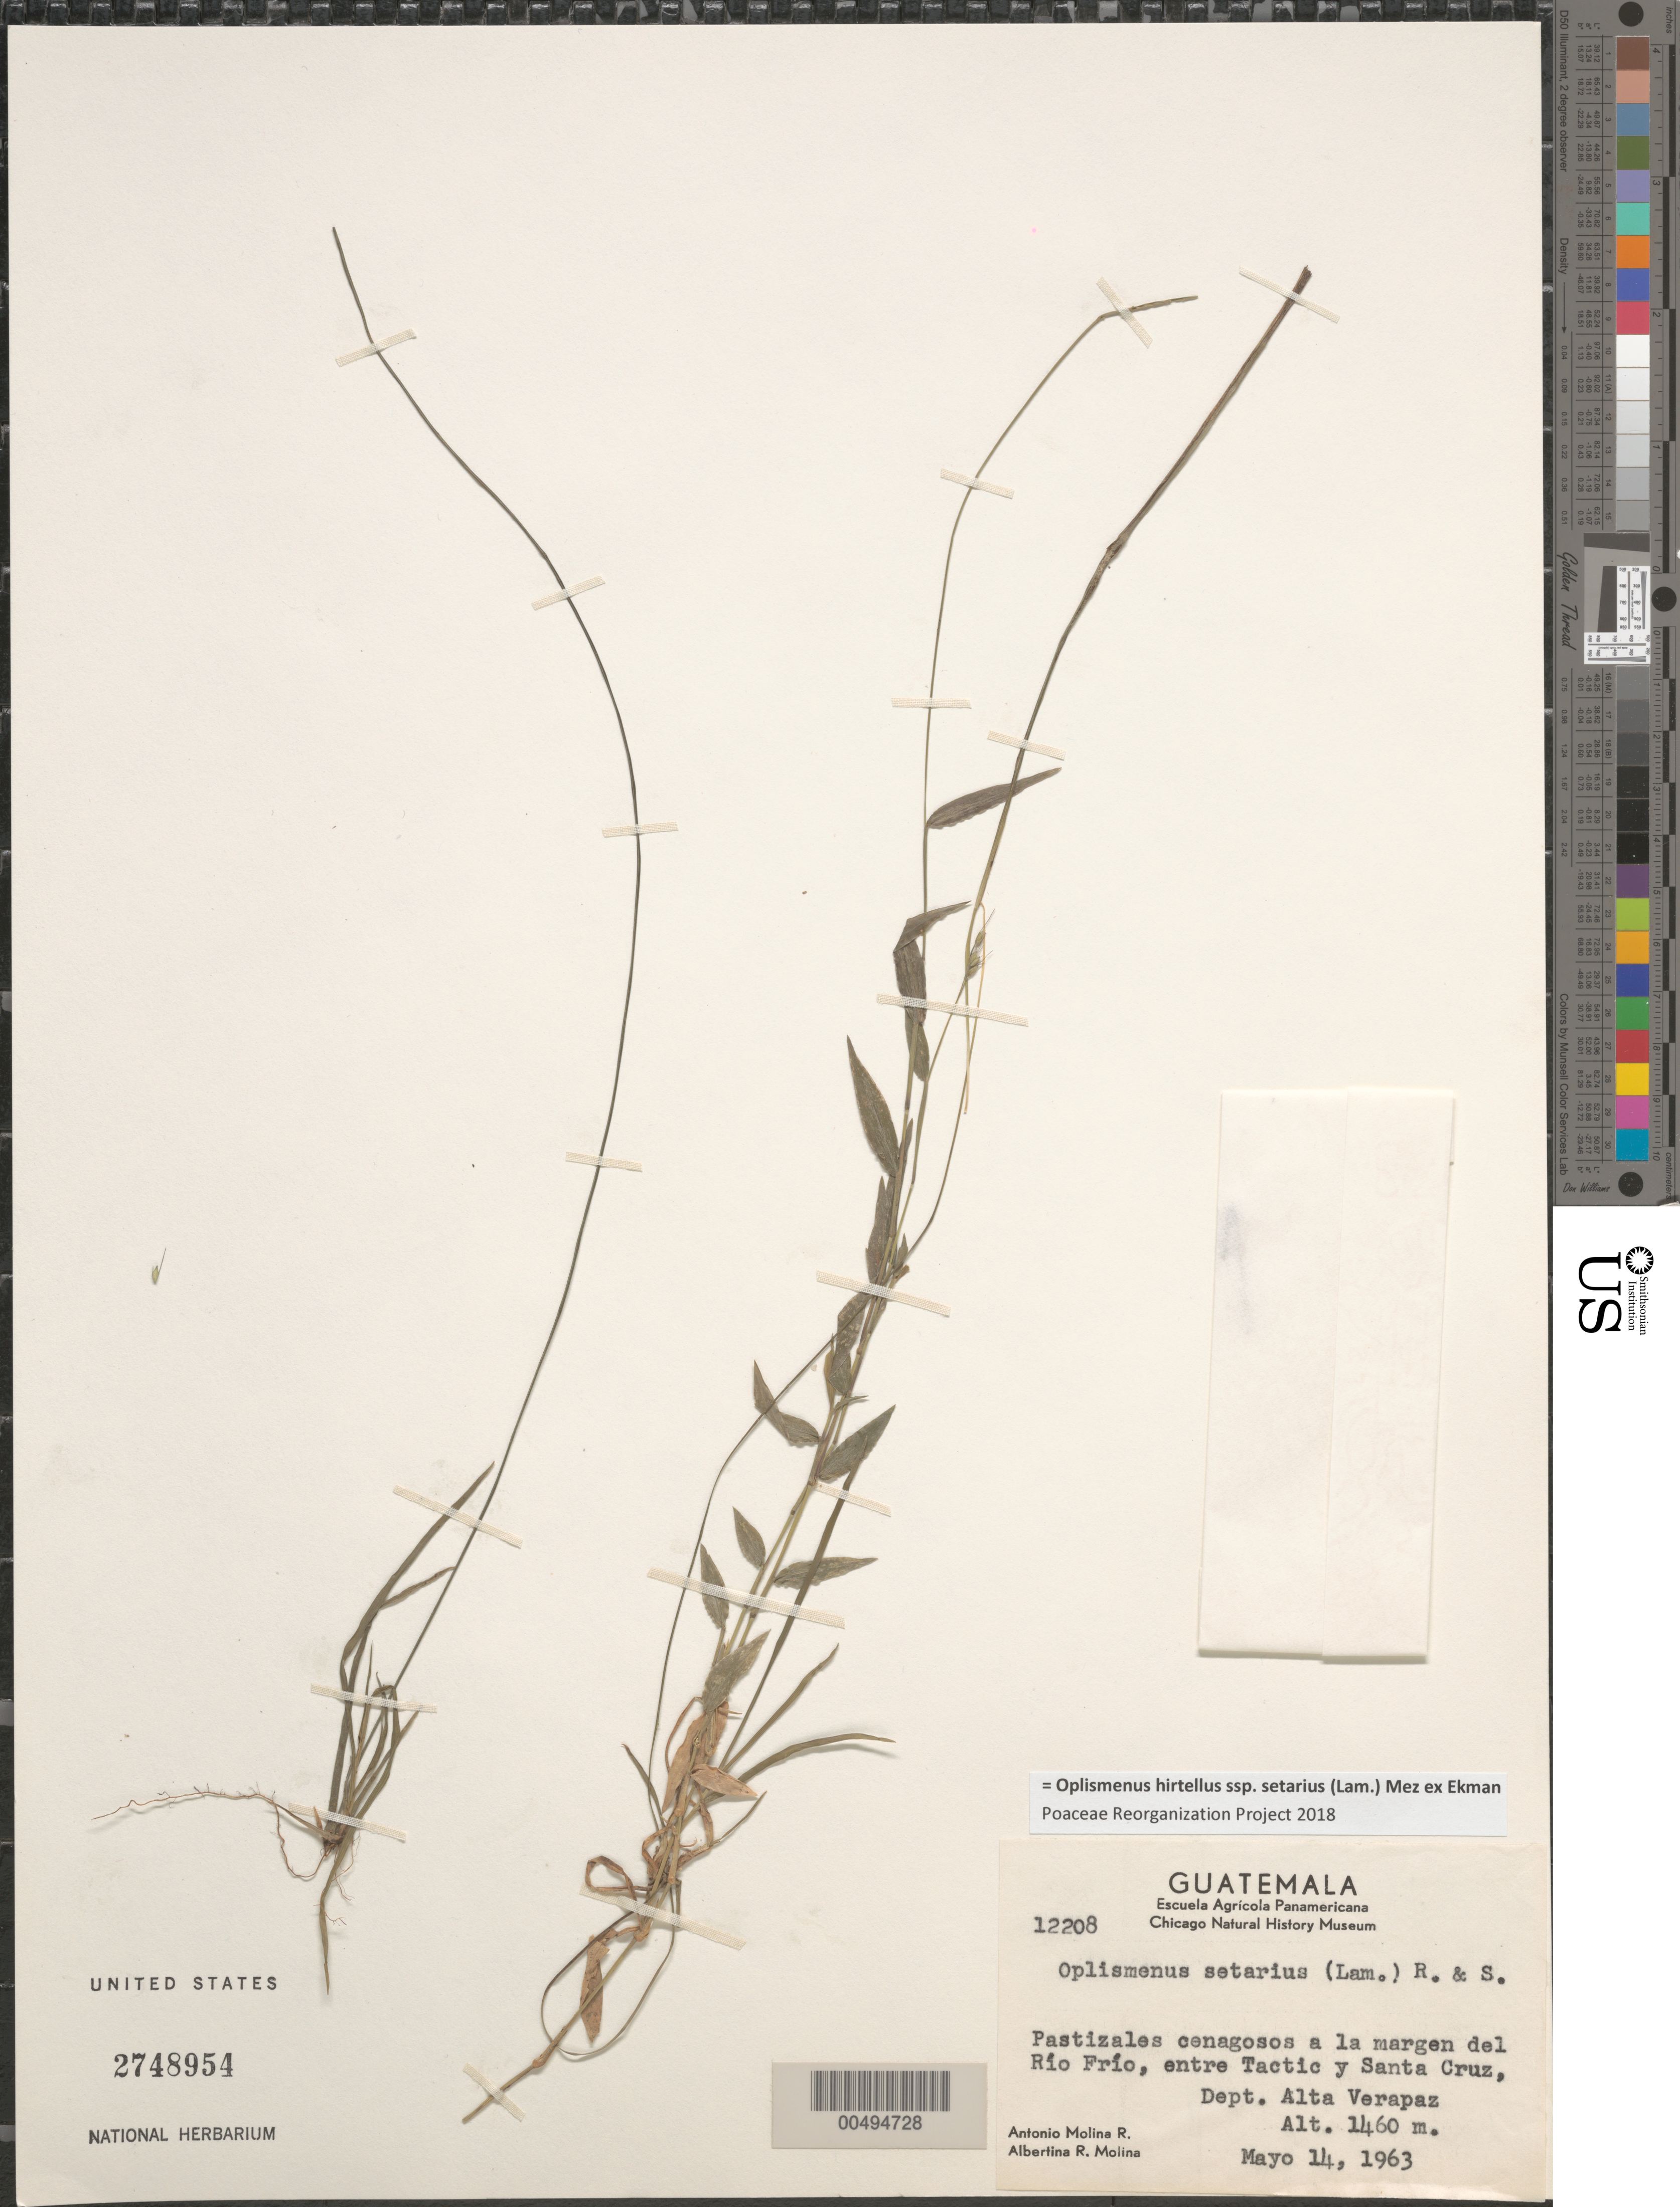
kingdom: Plantae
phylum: Tracheophyta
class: Liliopsida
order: Poales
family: Poaceae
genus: Oplismenus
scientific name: Oplismenus hirtellus subsp. setarius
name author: (Lam.) Mez ex Ekman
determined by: Poaceae Reorganization Project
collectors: A. Molina R. & A. R. Molina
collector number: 12208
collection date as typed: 14 May 1963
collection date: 1963-05-14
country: Guatemala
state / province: Alta Verapaz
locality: Pastizales cenagosos a la margen del Rio Frio, entre Tactic y Santa Cruz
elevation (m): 1460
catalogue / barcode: US 2748954